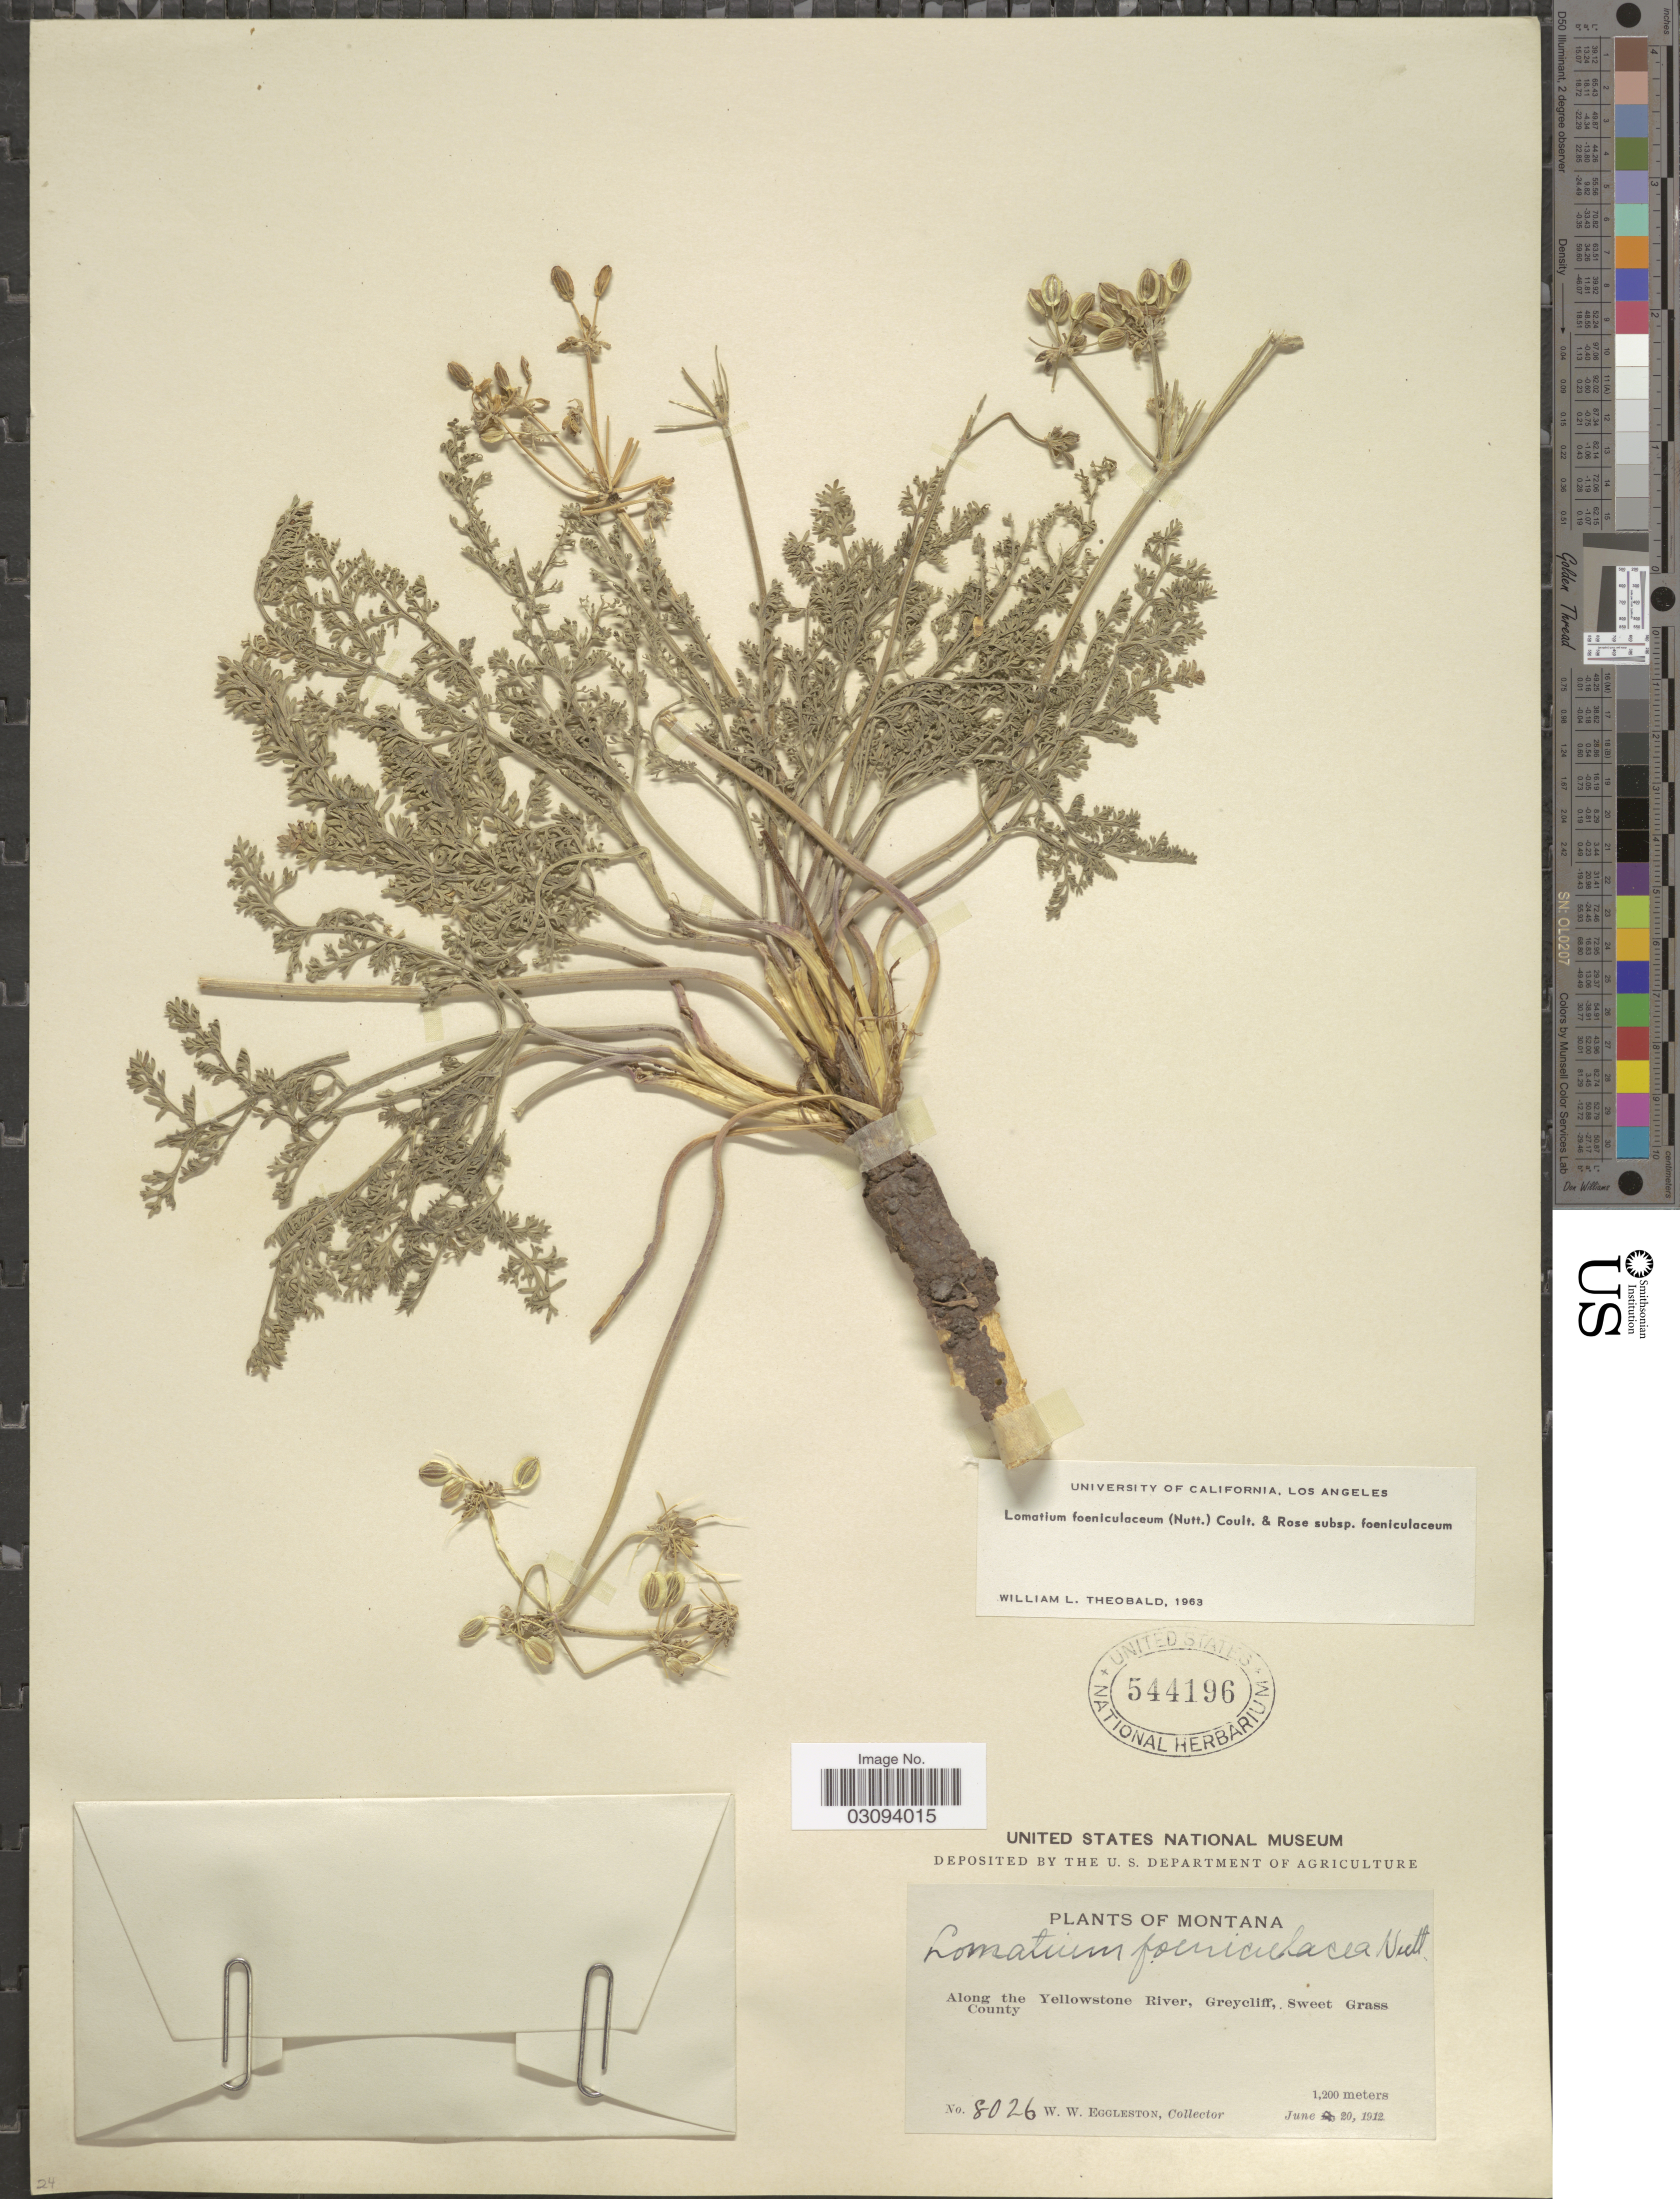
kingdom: Plantae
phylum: Tracheophyta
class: Magnoliopsida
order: Apiales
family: Apiaceae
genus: Lomatium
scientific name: Lomatium foeniculaceum subsp. foeniculaceum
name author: (Nutt.) J.M. Coult. & Rose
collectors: W. W. Eggleston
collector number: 8026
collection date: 1912-06-20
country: United States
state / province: Montana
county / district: Sweet Grass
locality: Along the Yellowstone River, Greycliff.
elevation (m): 1200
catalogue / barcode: US 544196